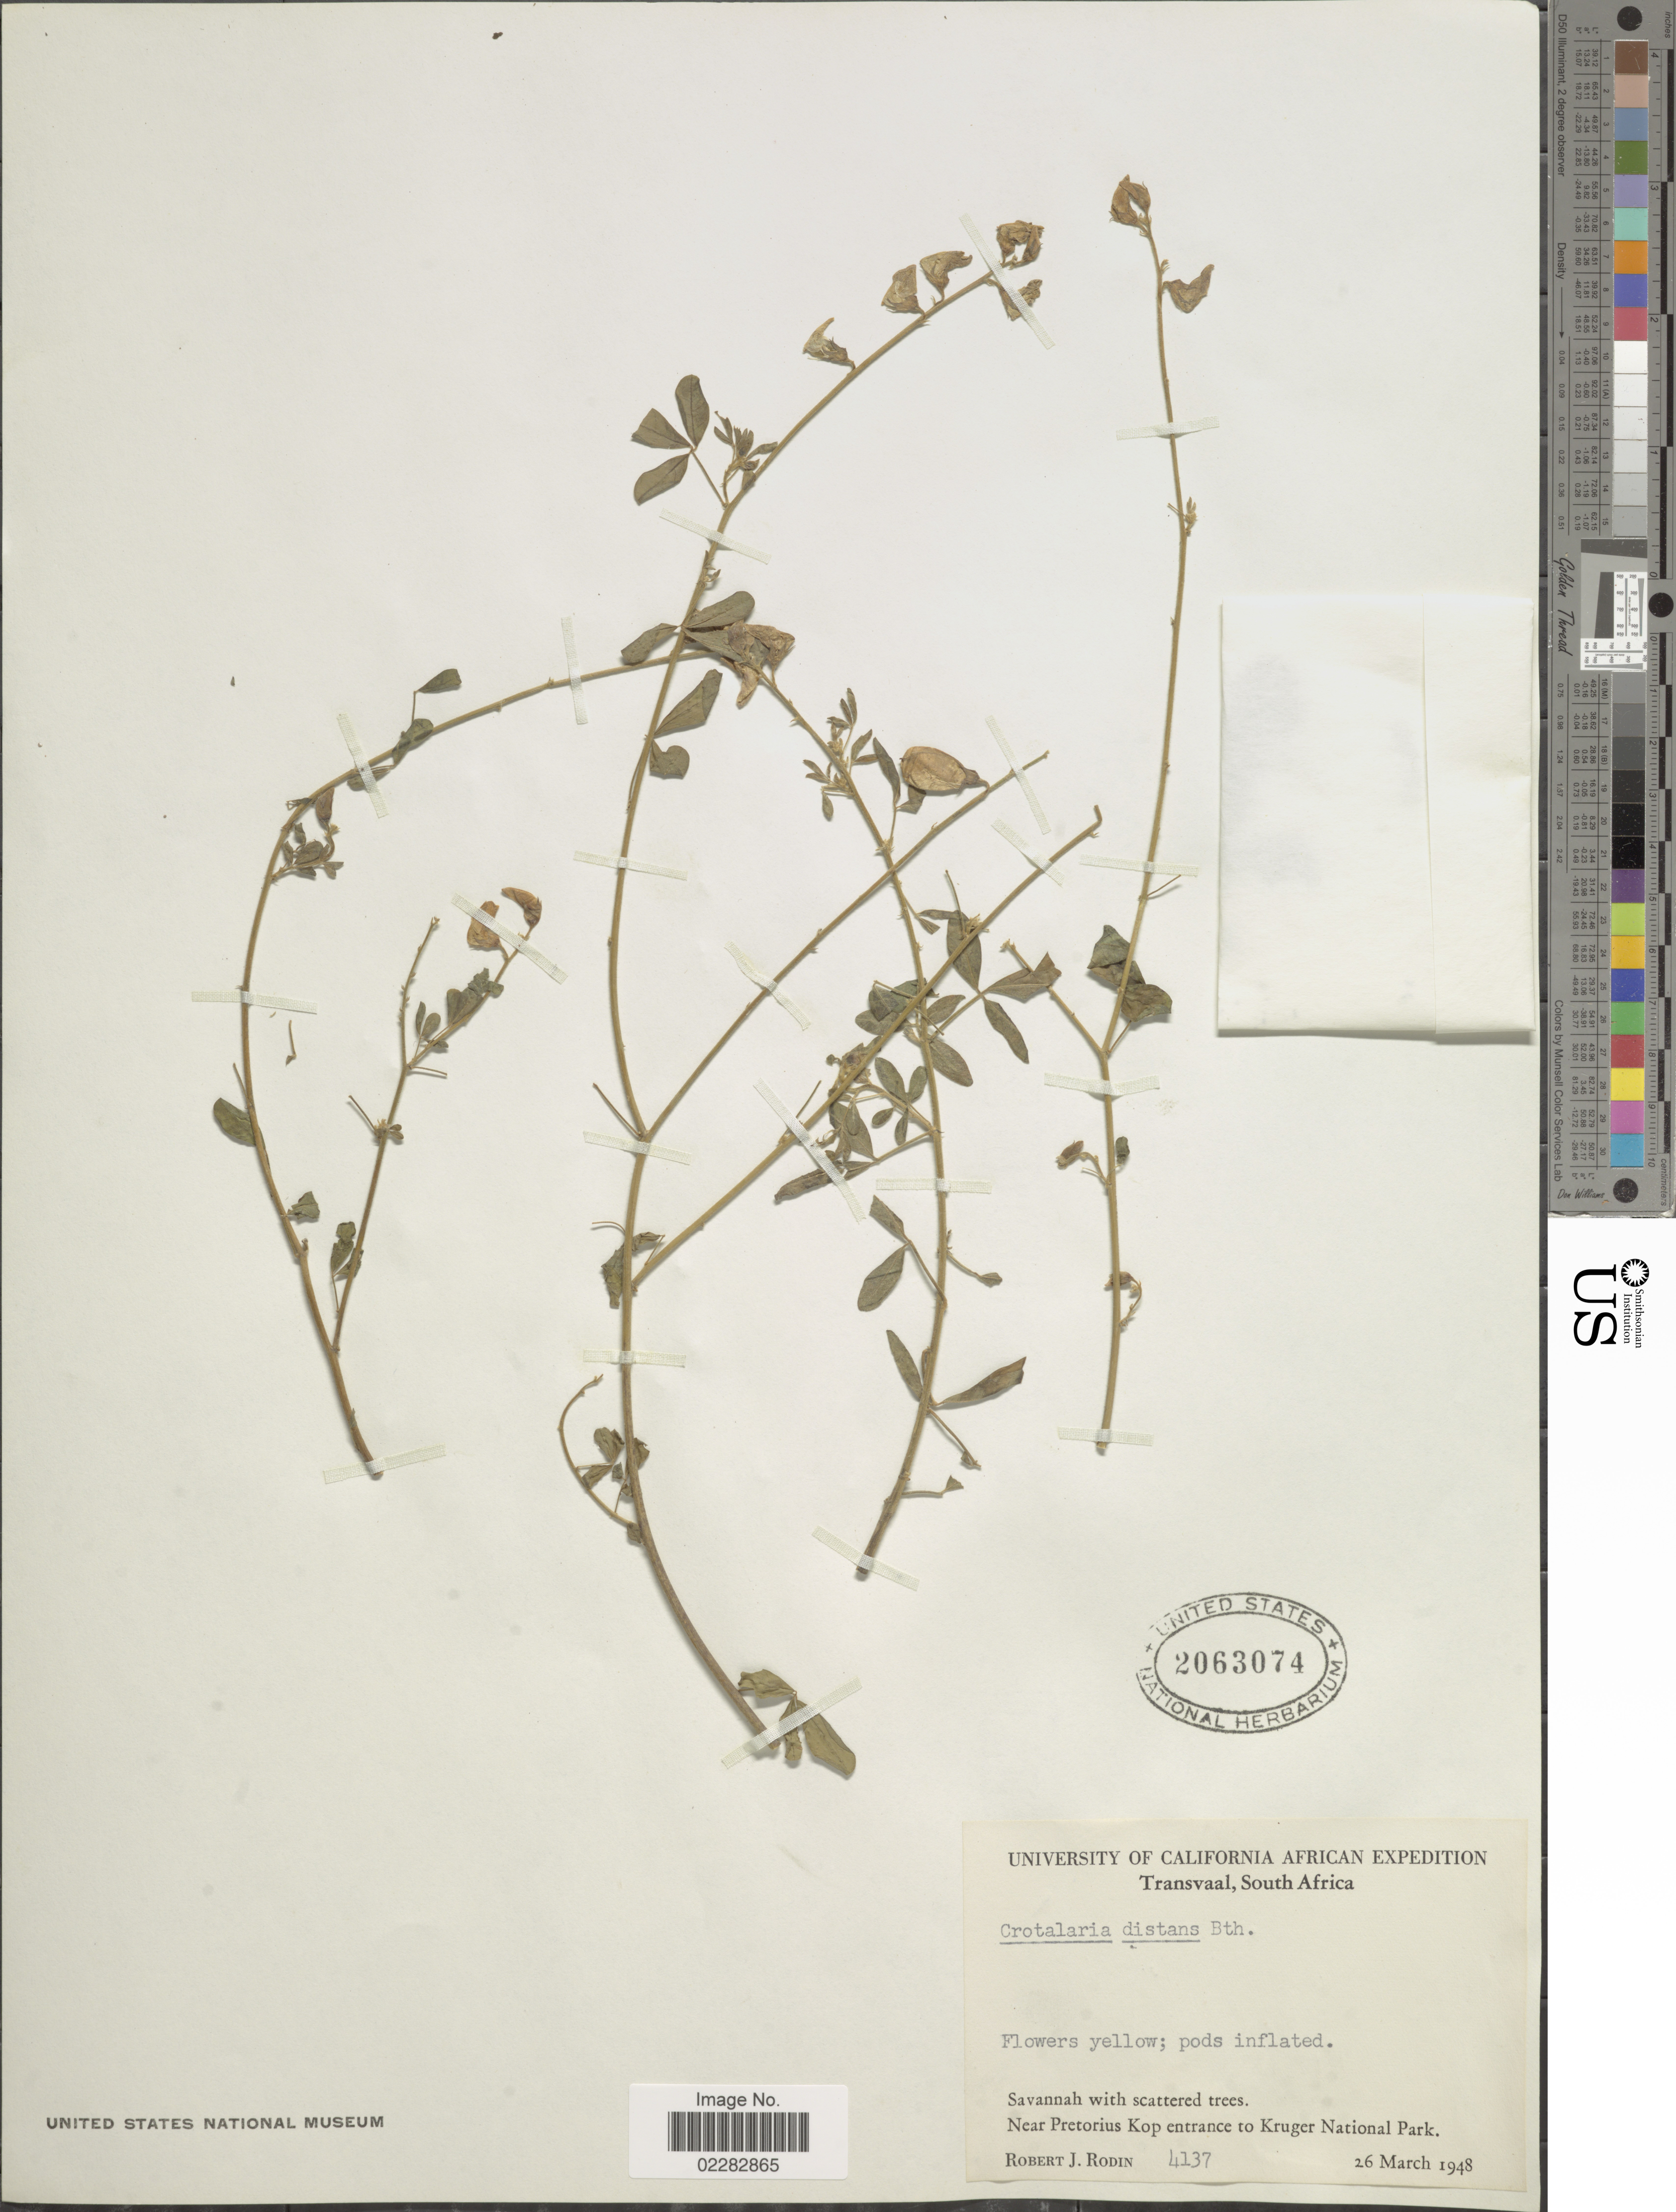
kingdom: Plantae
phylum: Tracheophyta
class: Magnoliopsida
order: Fabales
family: Fabaceae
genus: Crotalaria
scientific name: Crotalaria distans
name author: Benth.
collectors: R. J. Rodin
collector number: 4137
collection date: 1948-03-26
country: South Africa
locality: Transvaal, Savannah, near Pretorious Kop entrance to Kruger National Park.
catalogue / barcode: US 2063074